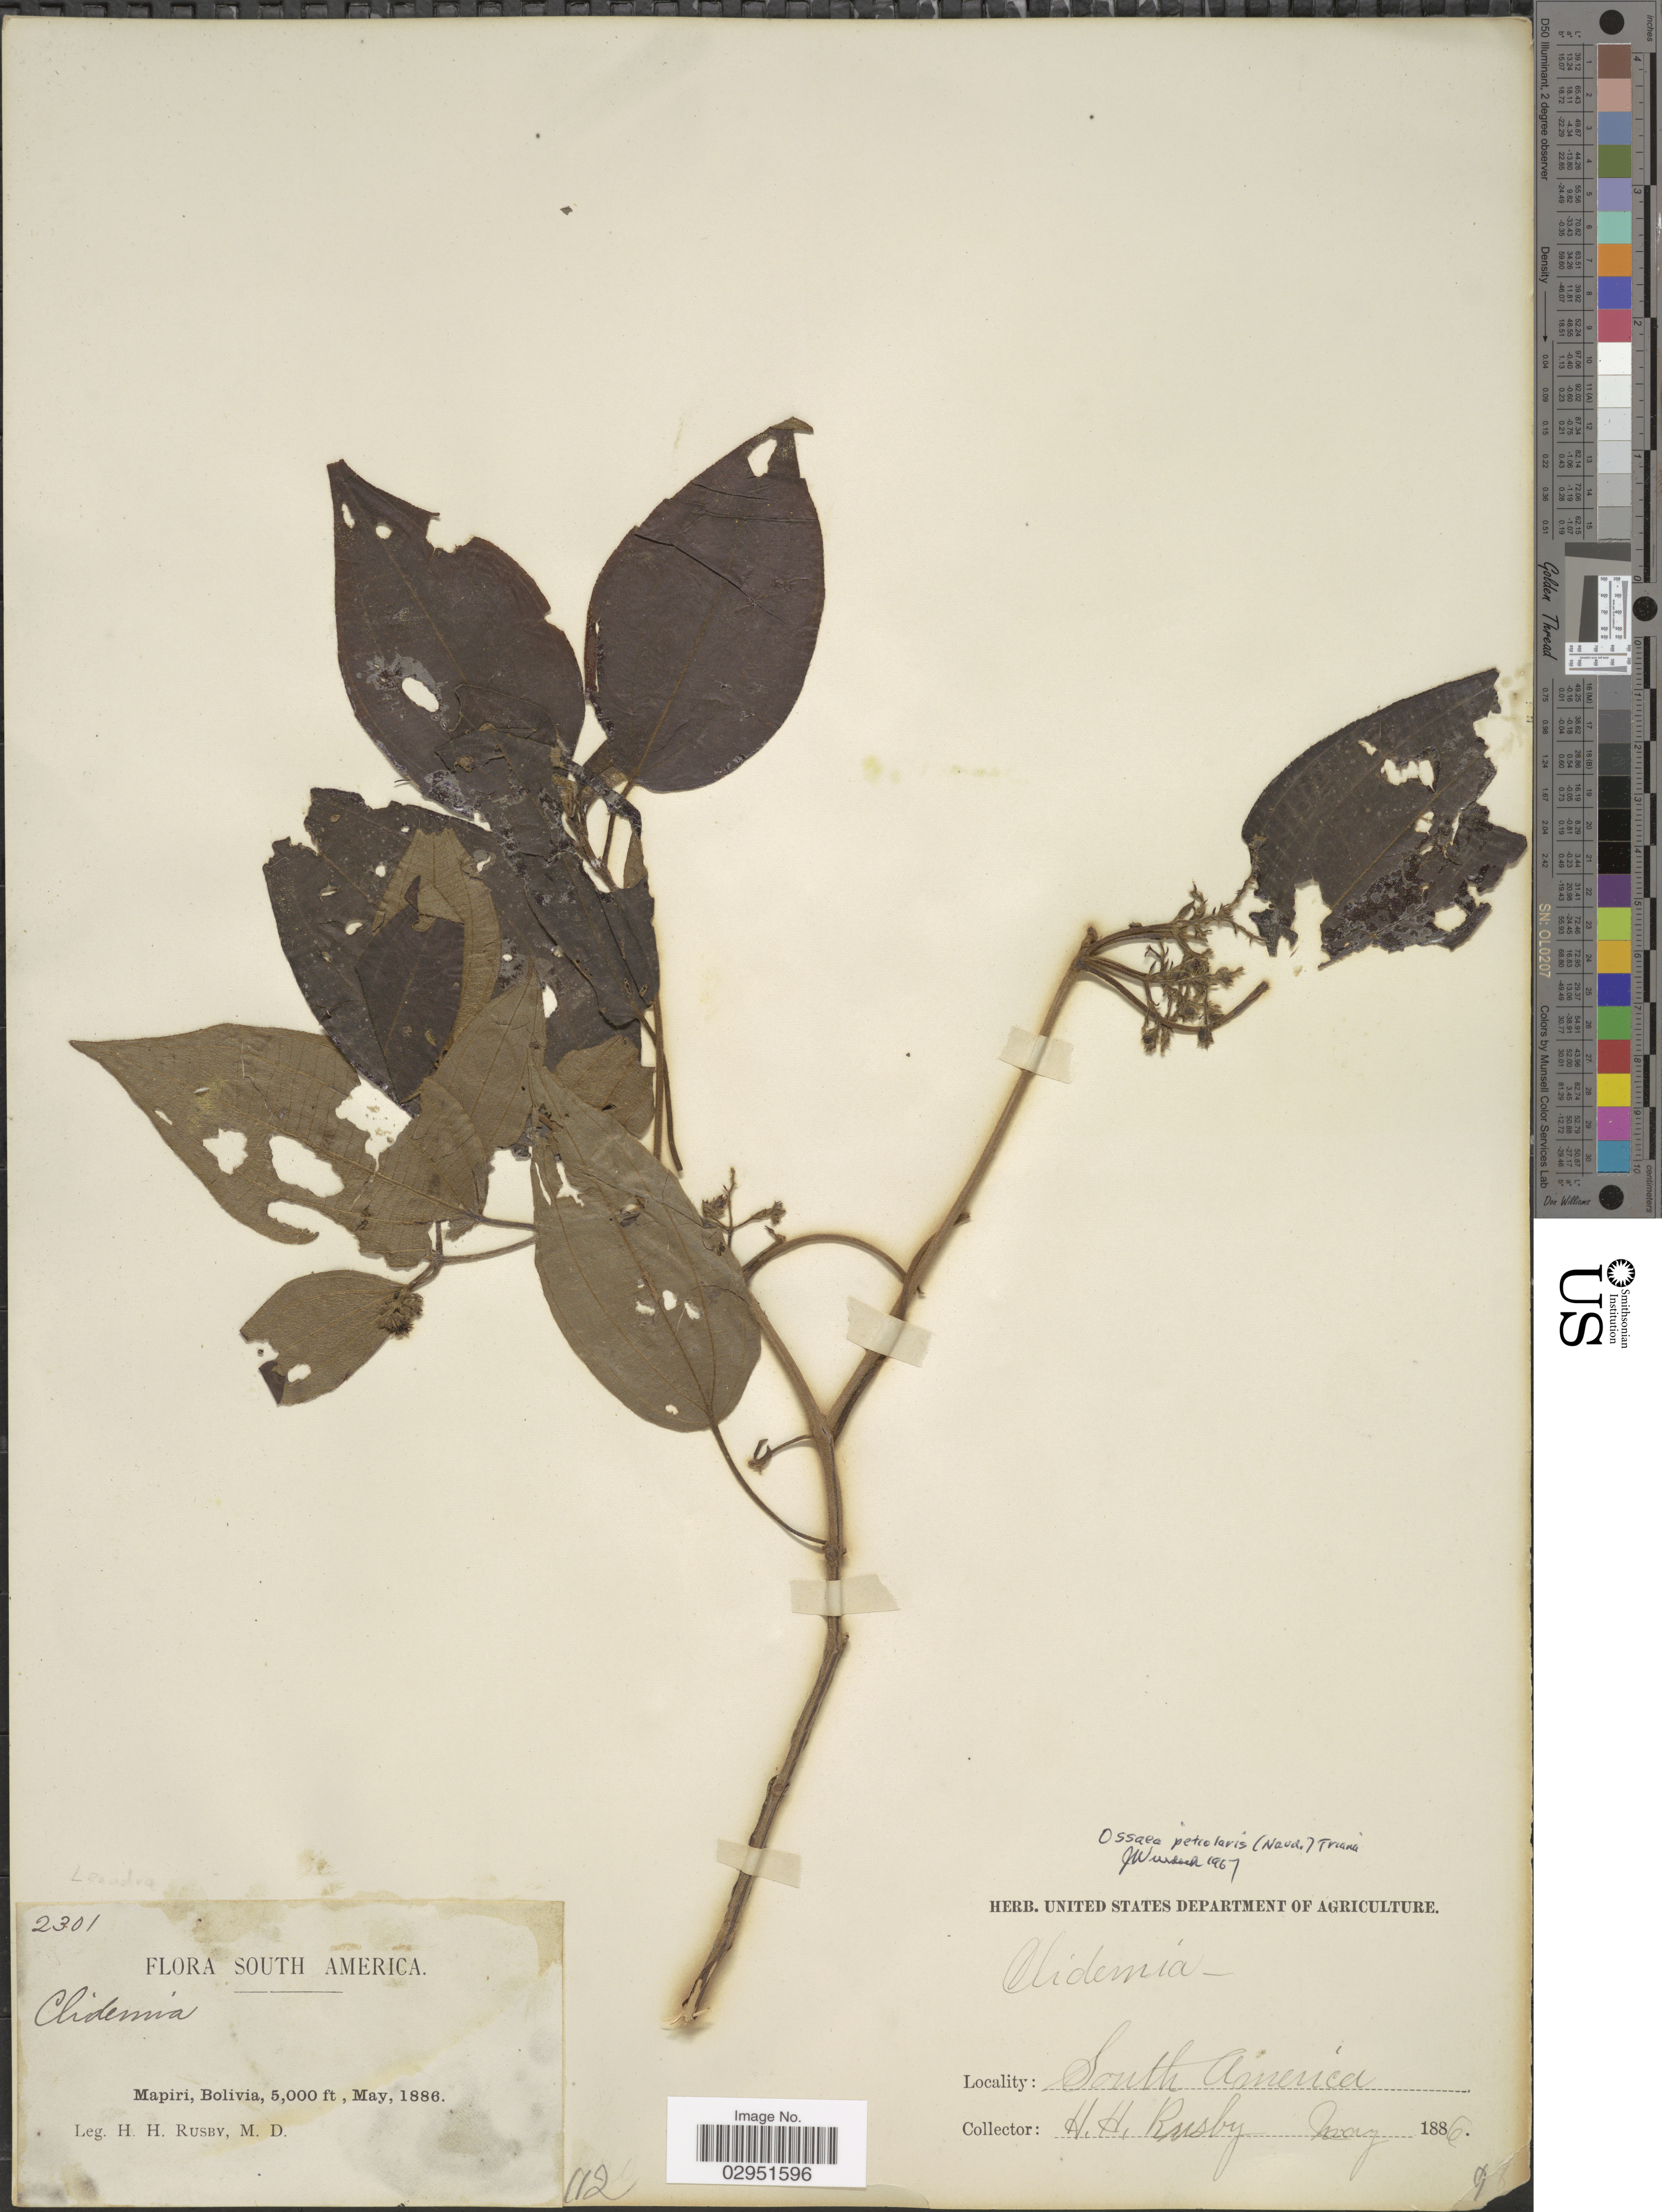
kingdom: Plantae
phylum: Tracheophyta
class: Magnoliopsida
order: Myrtales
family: Melastomataceae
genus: Ossaea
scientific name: Ossaea petiolaris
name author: (Naudin) Triana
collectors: H. H. Rusby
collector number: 2301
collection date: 1886-05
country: Bolivia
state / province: La Páz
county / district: Larecaja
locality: Mapiri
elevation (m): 1524